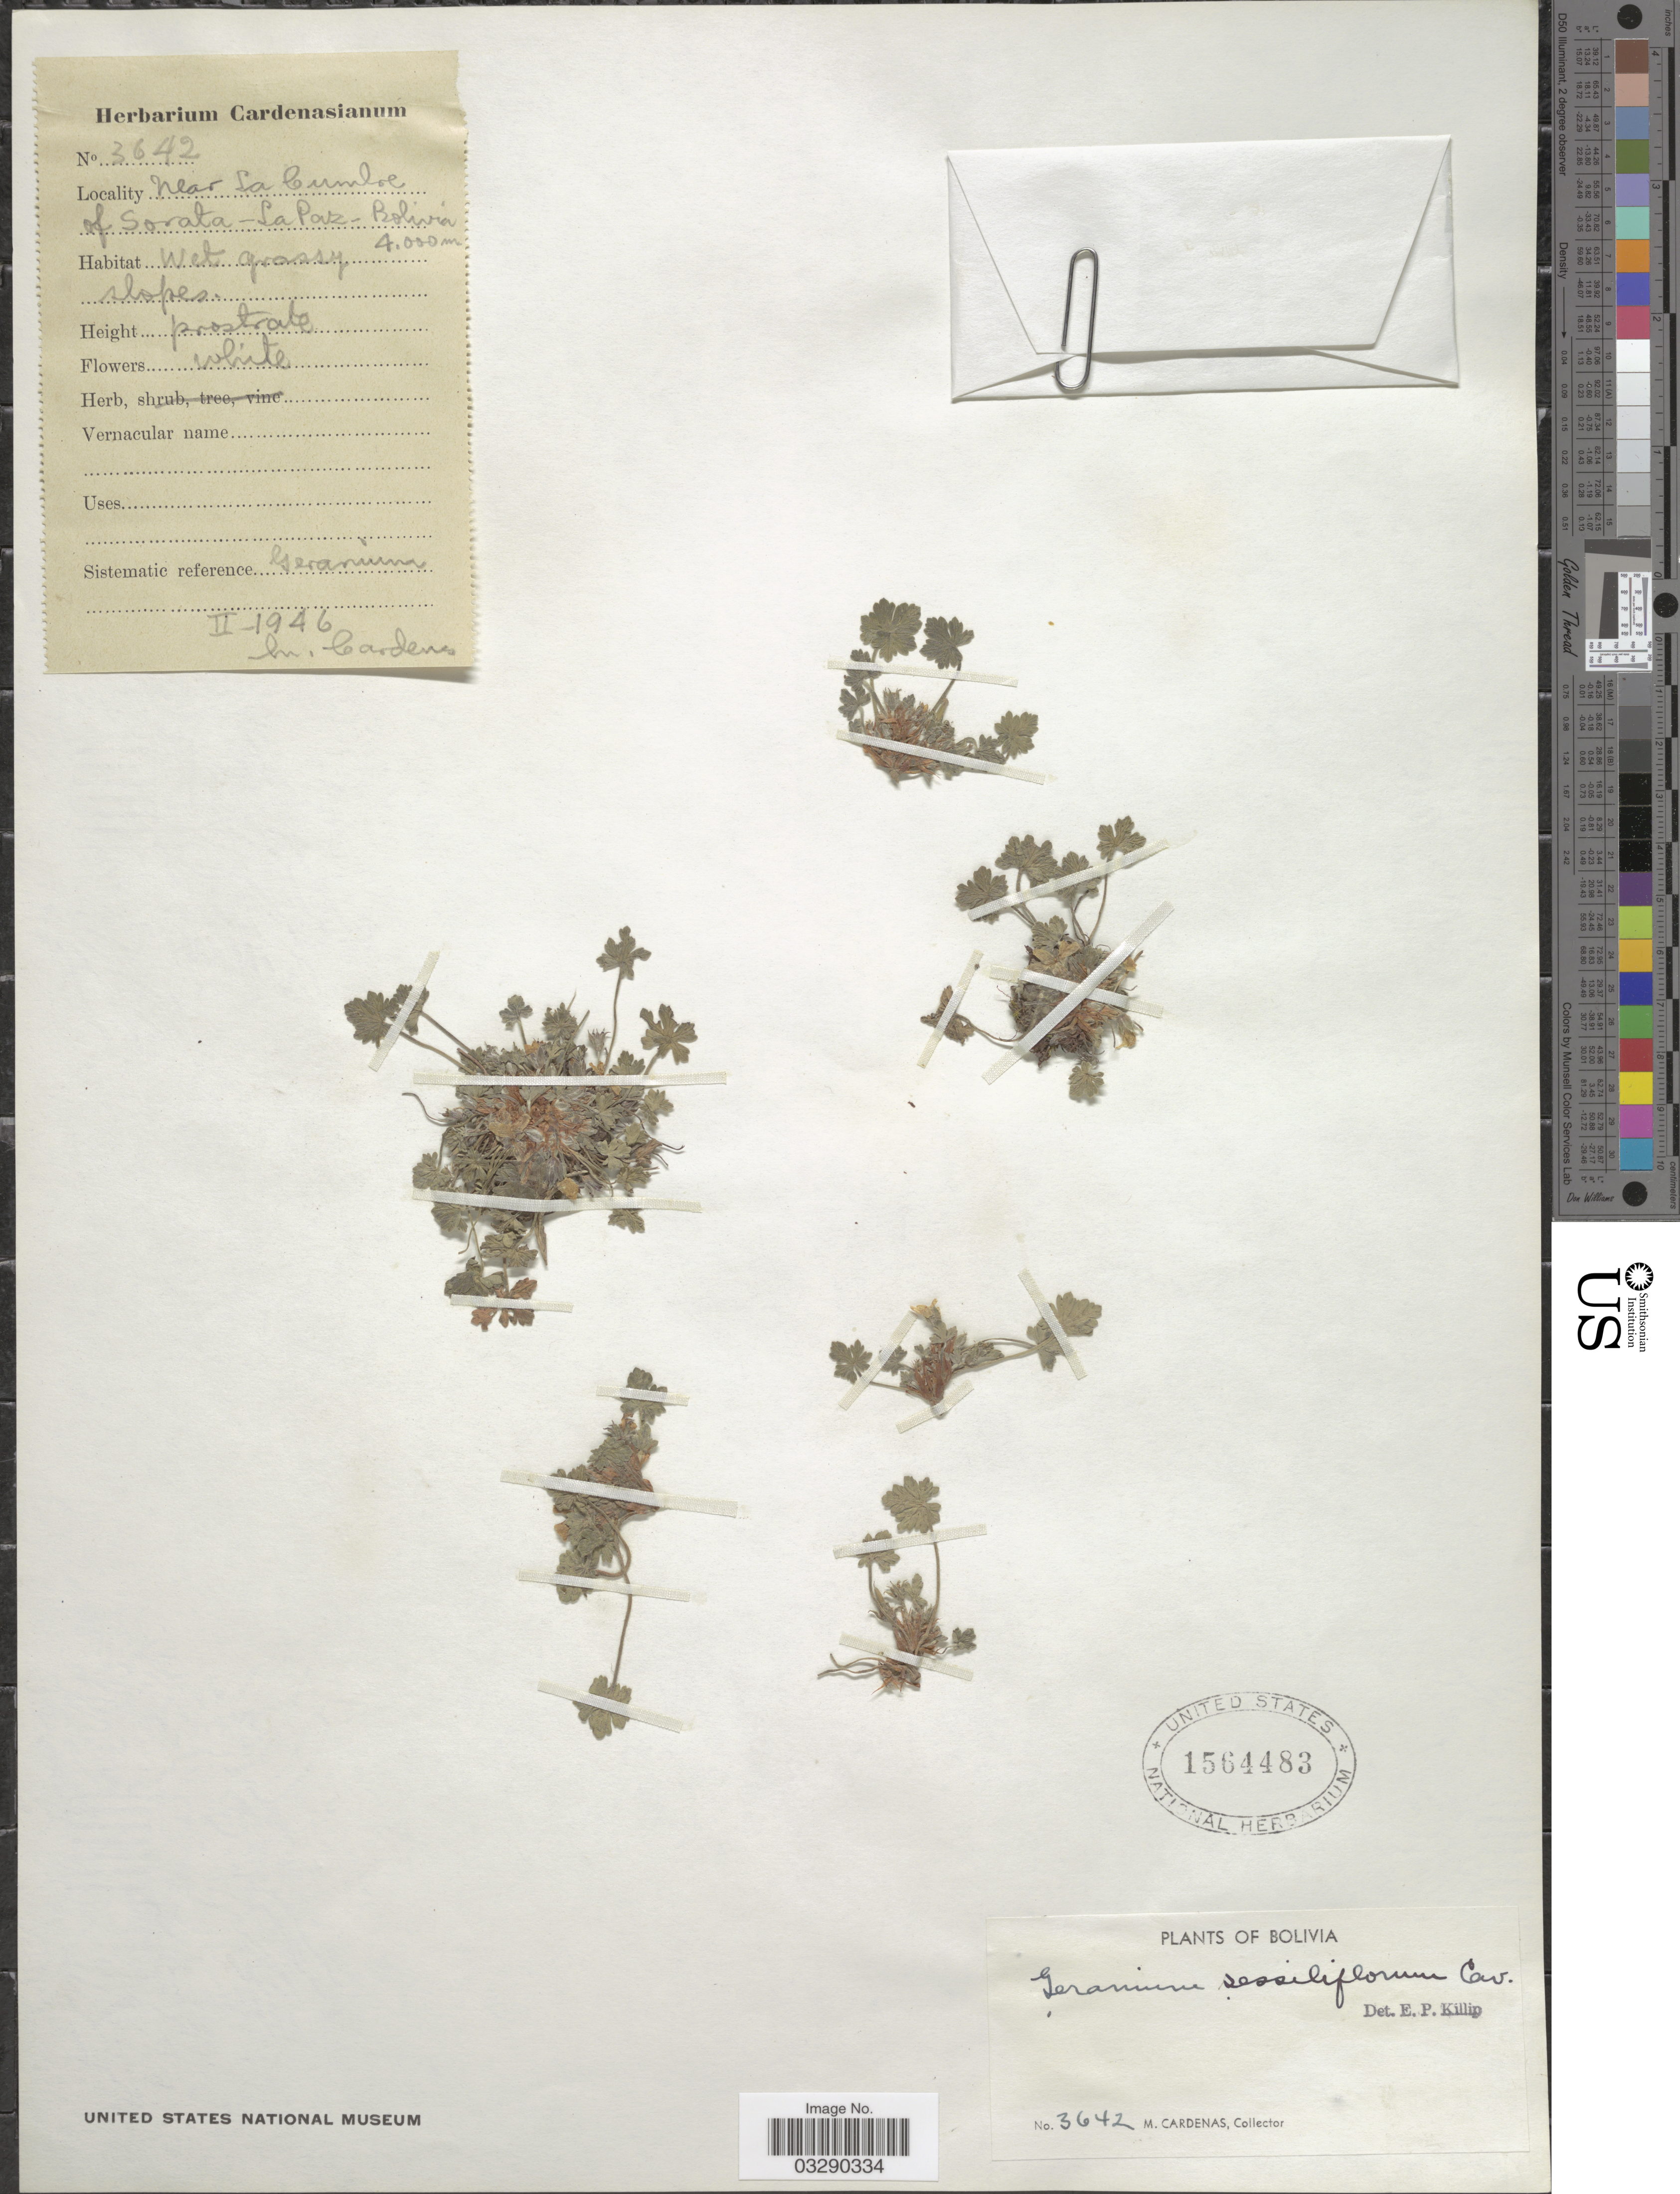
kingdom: Plantae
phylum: Tracheophyta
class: Magnoliopsida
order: Geraniales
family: Geraniaceae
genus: Geranium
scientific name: Geranium sessiliflorum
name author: Cav.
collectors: M. Cárdenas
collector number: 3642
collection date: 1946-02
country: Bolivia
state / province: La Paz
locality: Near La Cumbre of Sorata.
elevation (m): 4000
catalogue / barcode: US 1564483